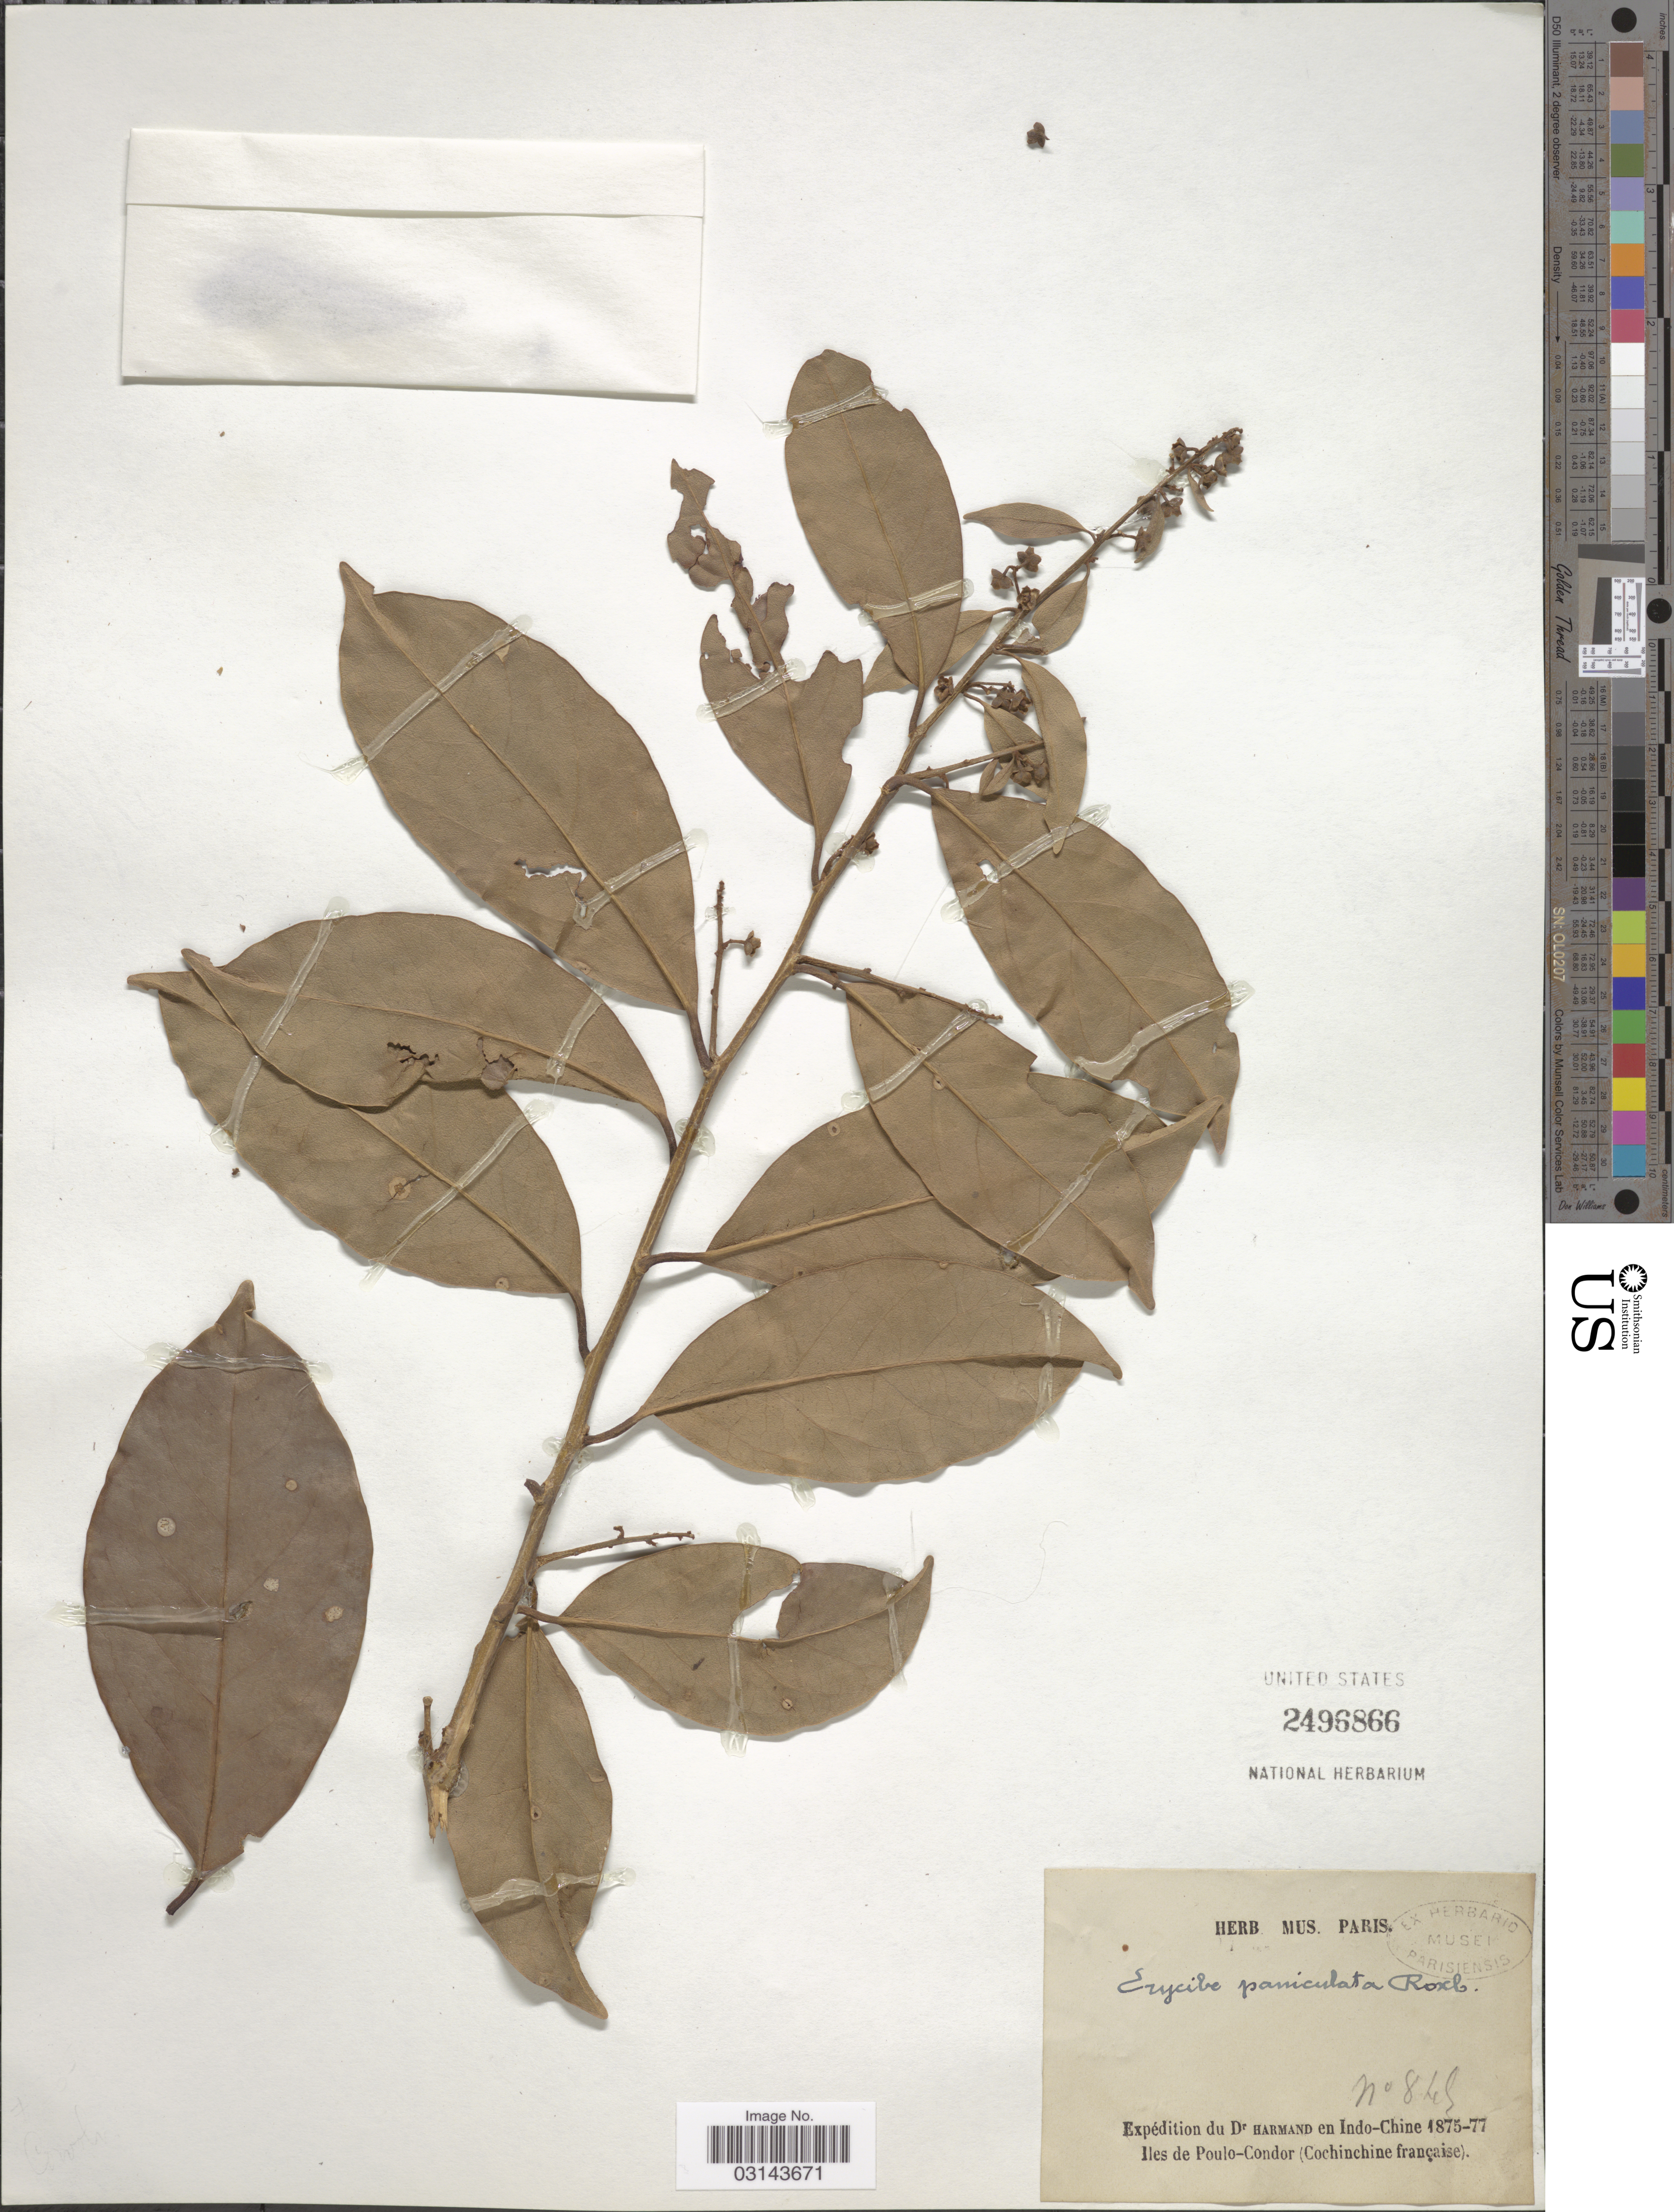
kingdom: Plantae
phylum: Tracheophyta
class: Magnoliopsida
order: Solanales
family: Convolvulaceae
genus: Erycibe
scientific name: Erycibe paniculata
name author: Roxb.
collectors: Harmand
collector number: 845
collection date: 1875/1877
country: Vietnam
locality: Indo-chine. Iles de Poulo-Condor (Cochinchine française).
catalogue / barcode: US 2496866